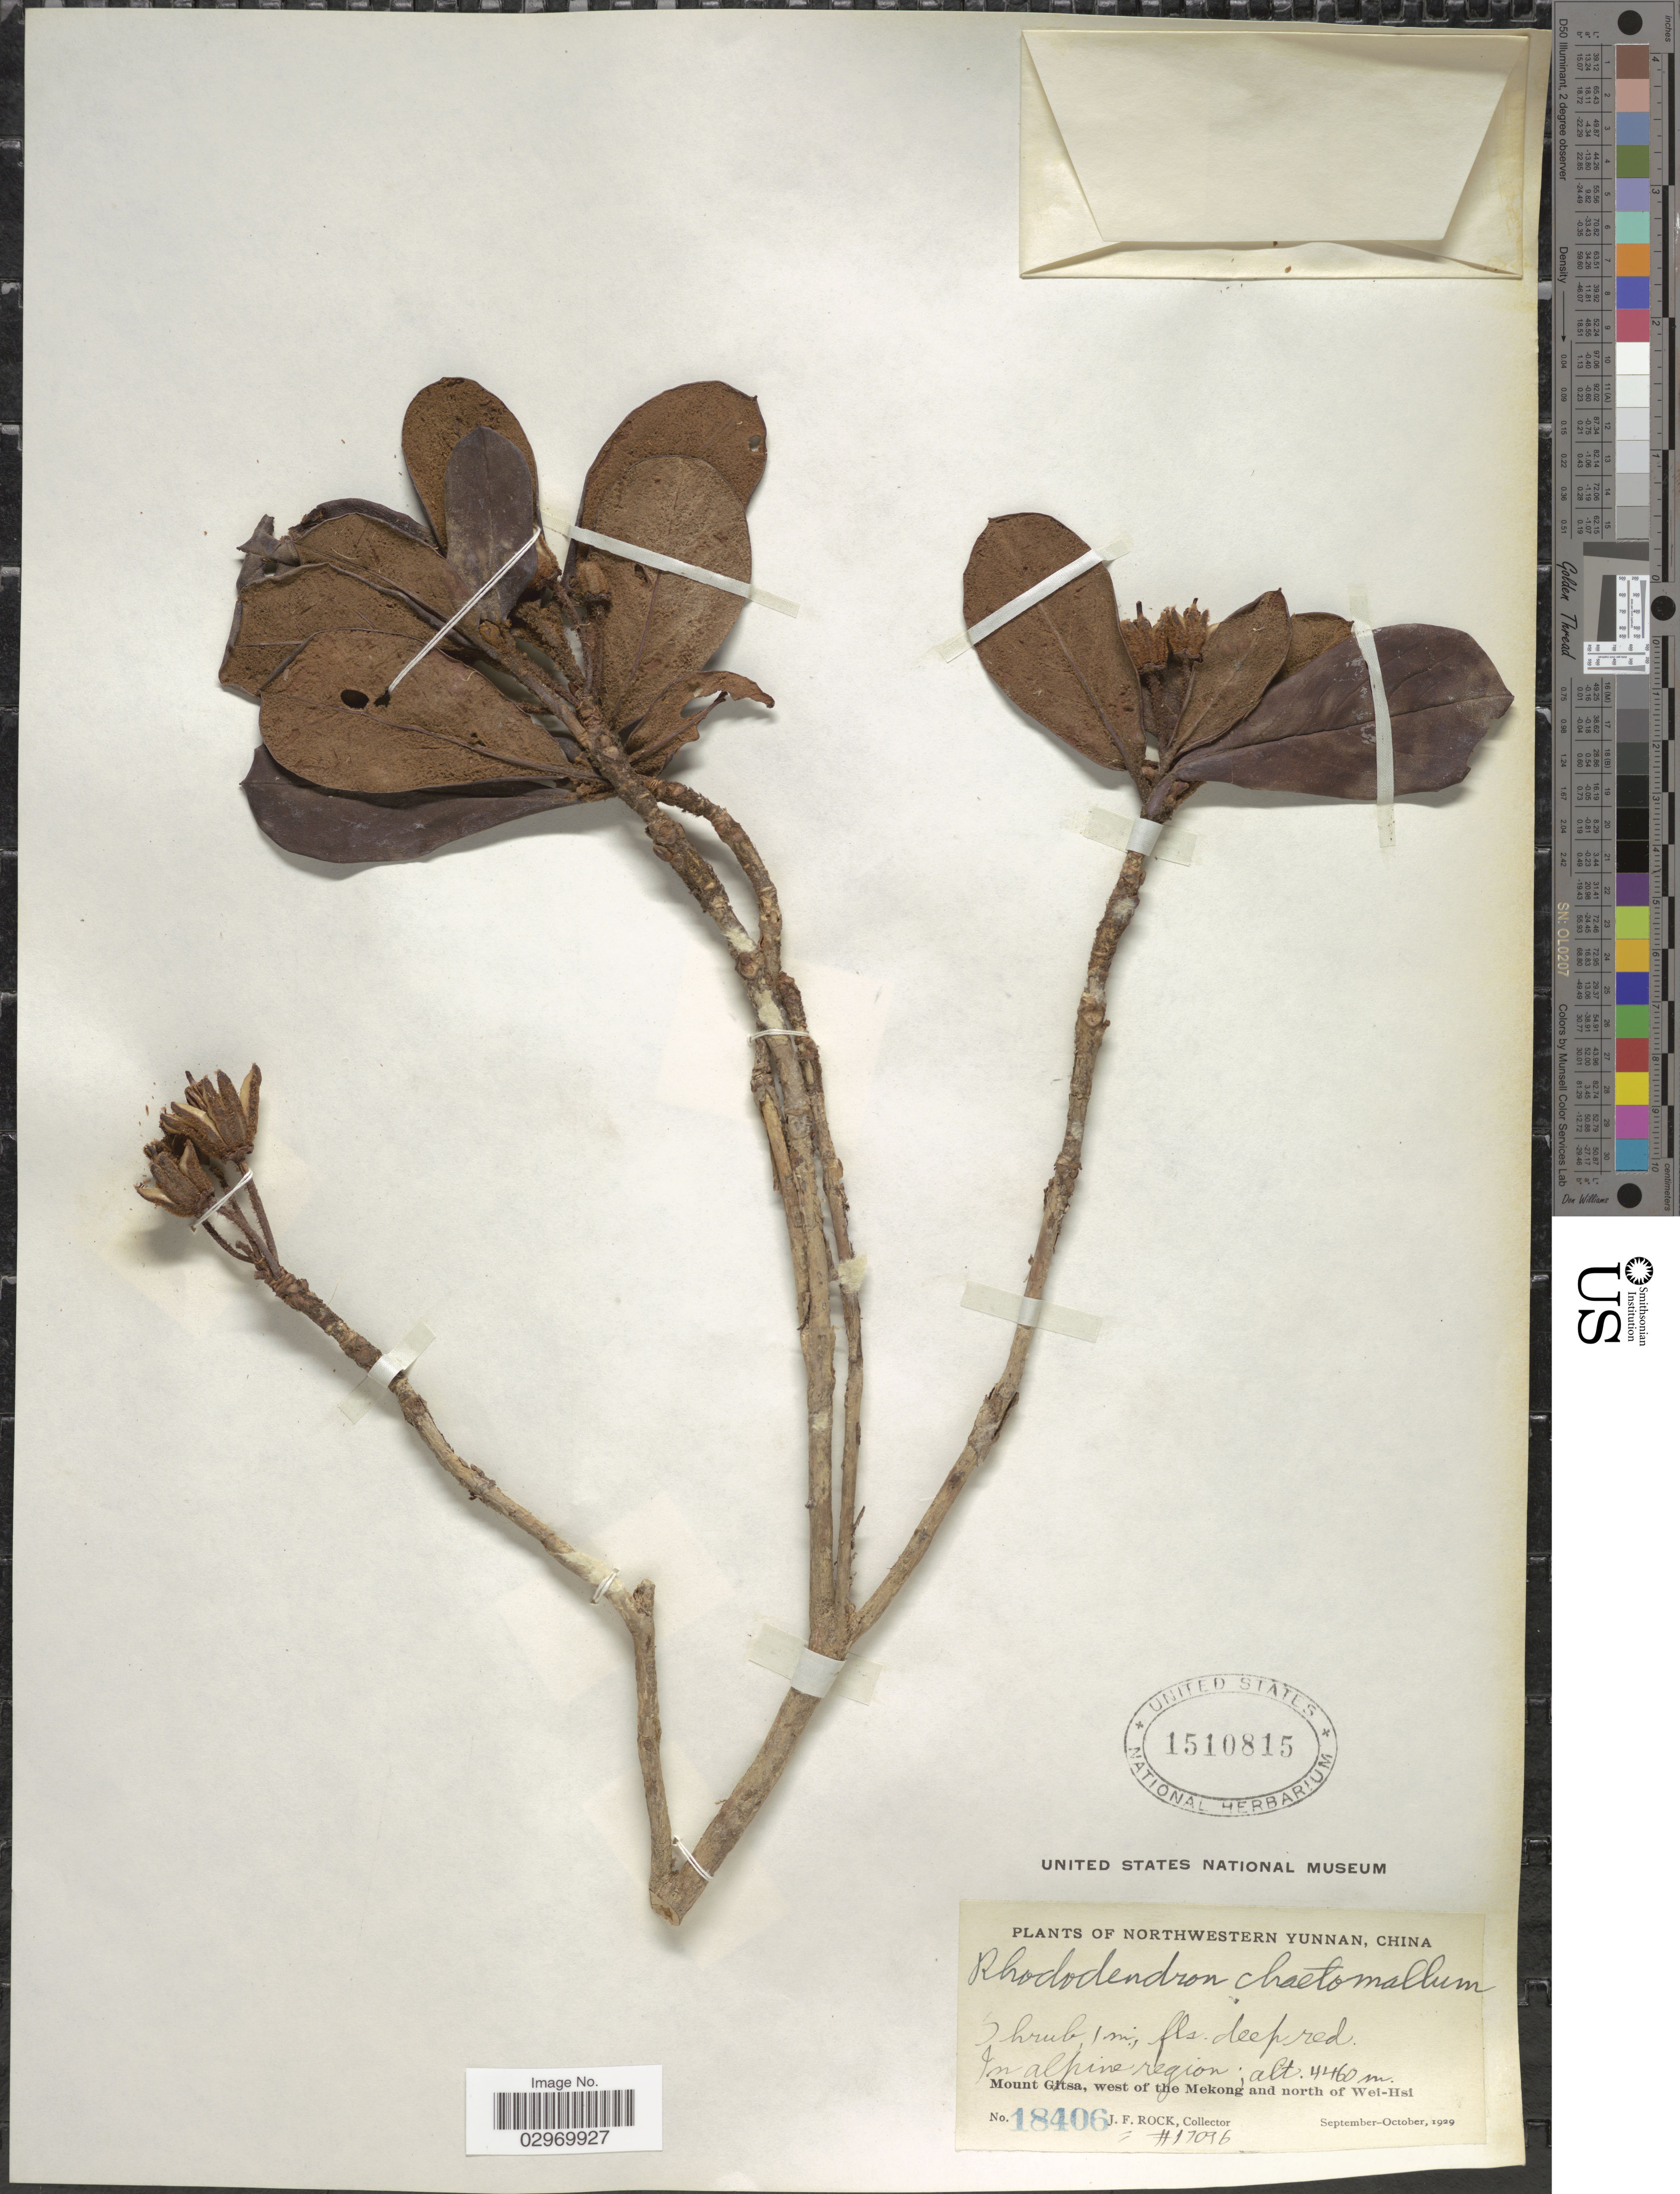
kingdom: Plantae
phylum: Tracheophyta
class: Magnoliopsida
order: Ericales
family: Ericaceae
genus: Rhododendron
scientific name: Rhododendron chaetomallum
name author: Balf. f. & Forrest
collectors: J. Rock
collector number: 17096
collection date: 1929-09/1929-10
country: China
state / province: Yunnan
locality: Northwestern Yunnan. In Alpine region. Mount Gitsa, west of the Mekong and north of Wei-Hsi.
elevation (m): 4460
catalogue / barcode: US 1510815